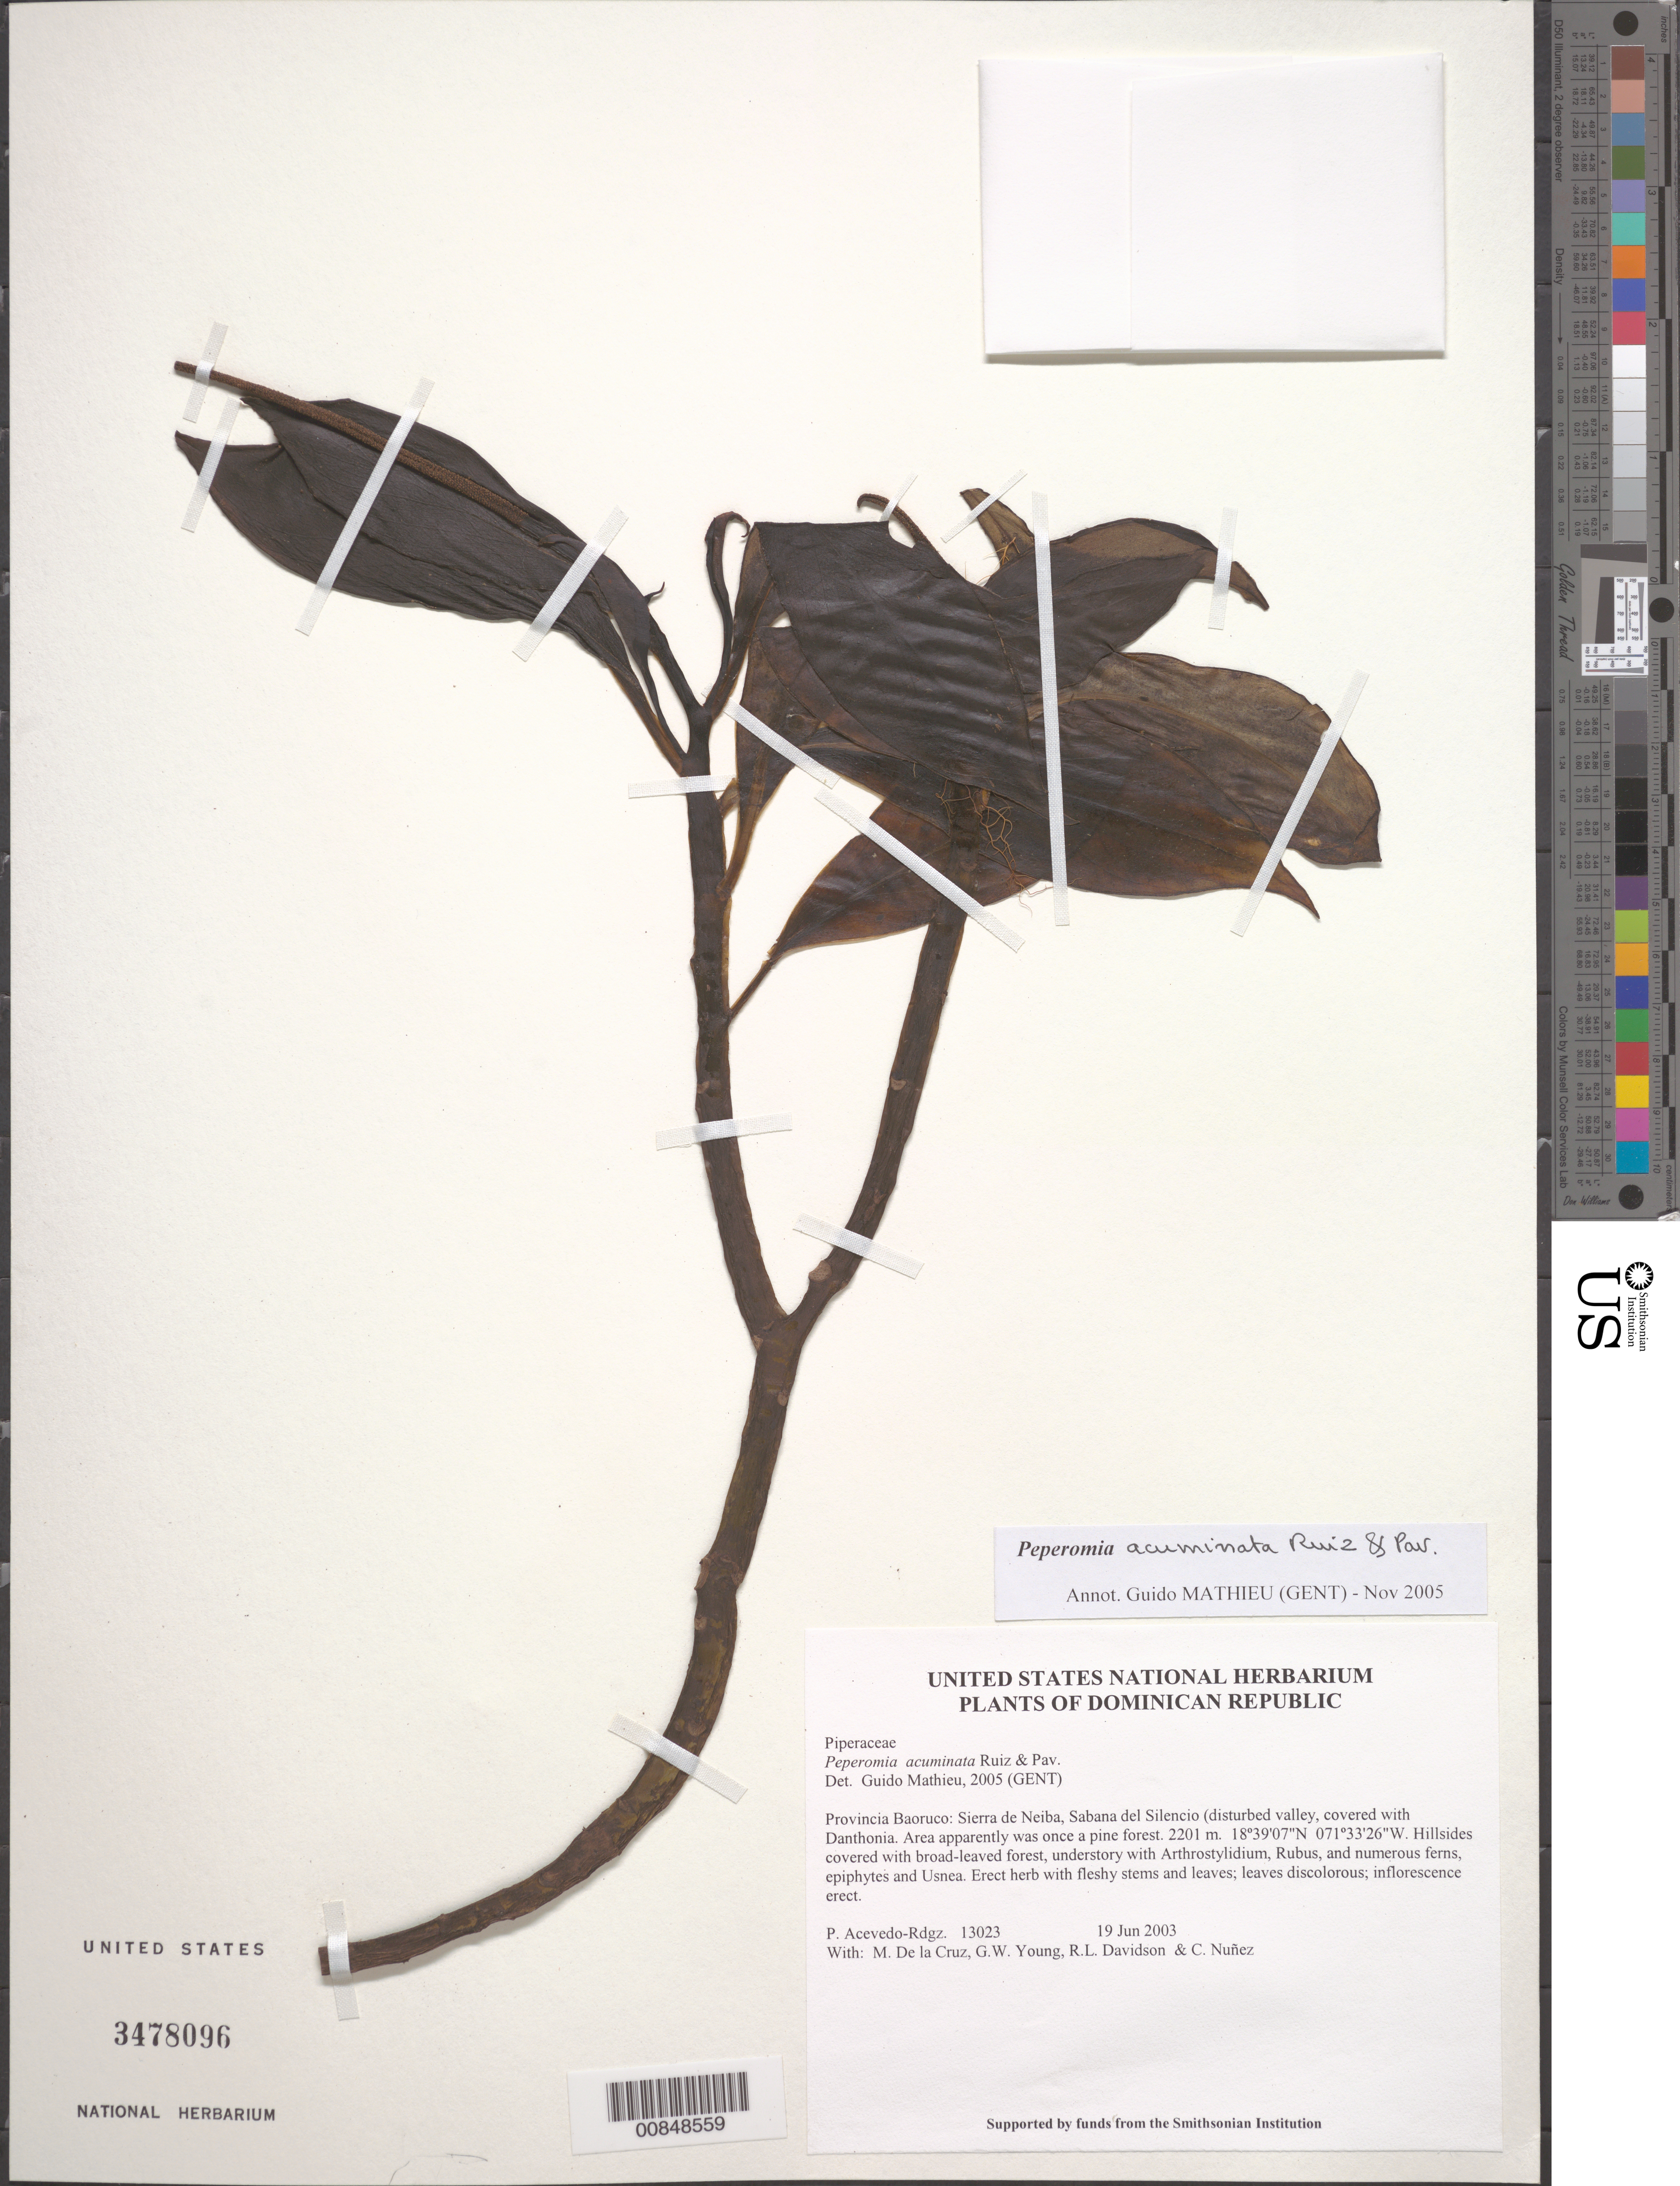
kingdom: Plantae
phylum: Tracheophyta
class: Magnoliopsida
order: Piperales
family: Piperaceae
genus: Peperomia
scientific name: Peperomia acuminata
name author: Ruiz & Pav.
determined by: Mathieu, Guido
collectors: P. Acevedo-Rodr., M. de la Cruz, J. Rawlins, G. Young, R. Davidson & C. Nunez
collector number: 13023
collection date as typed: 19 Jun 2003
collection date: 2003-06-19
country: Dominican Republic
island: Hispaniola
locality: Provincia Baoruco: Sierra de Neiba, Sabana del Silencio (disturbed valley, covered with Danthonia. Area apparently was once a pine forest.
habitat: Hillsides covered with broad-leaved forest, understory with Arthrostylidium, Rubus, and numerous ferns, epiphytes and Usnea.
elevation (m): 2201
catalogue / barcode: US 3478096